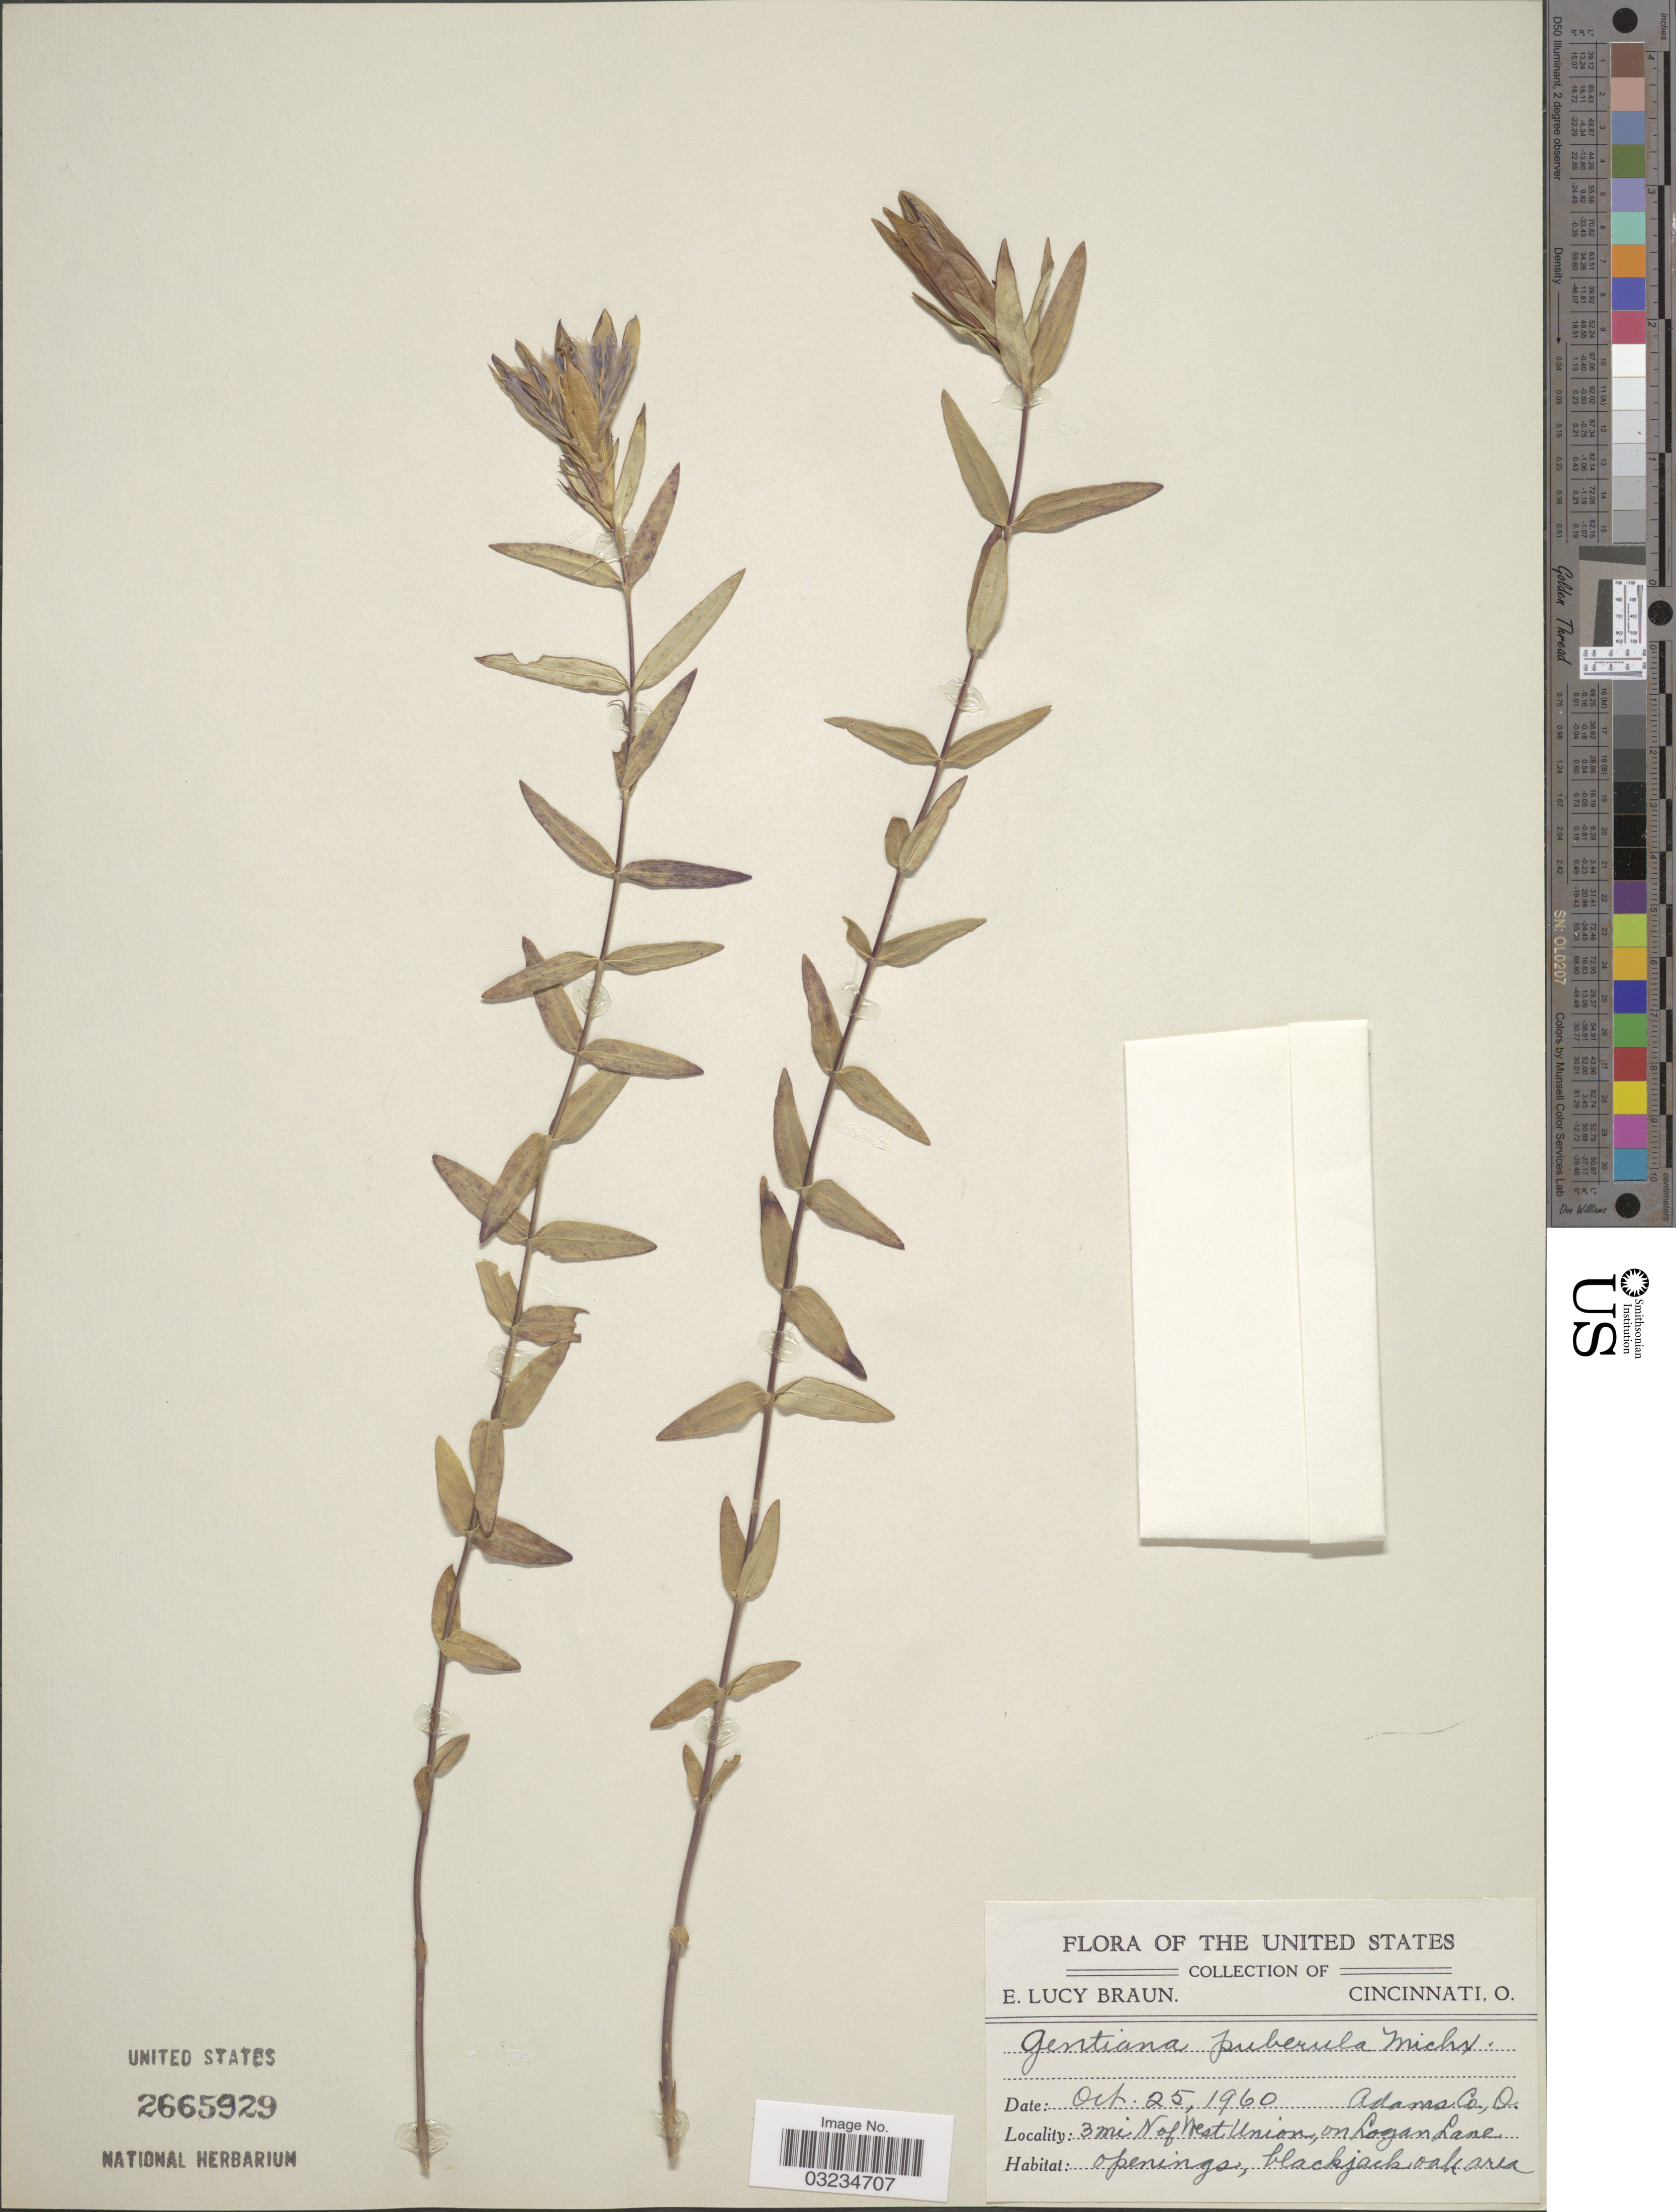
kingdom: Plantae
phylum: Tracheophyta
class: Magnoliopsida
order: Gentianales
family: Gentianaceae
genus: Gentiana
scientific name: Gentiana puberula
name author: Michx.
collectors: E. Braun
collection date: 1960-10-25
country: United States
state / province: Ohio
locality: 3 mi N of West Union, on Logan Lane openings, blackjack oak area. Adams Co.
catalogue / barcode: US 2665929